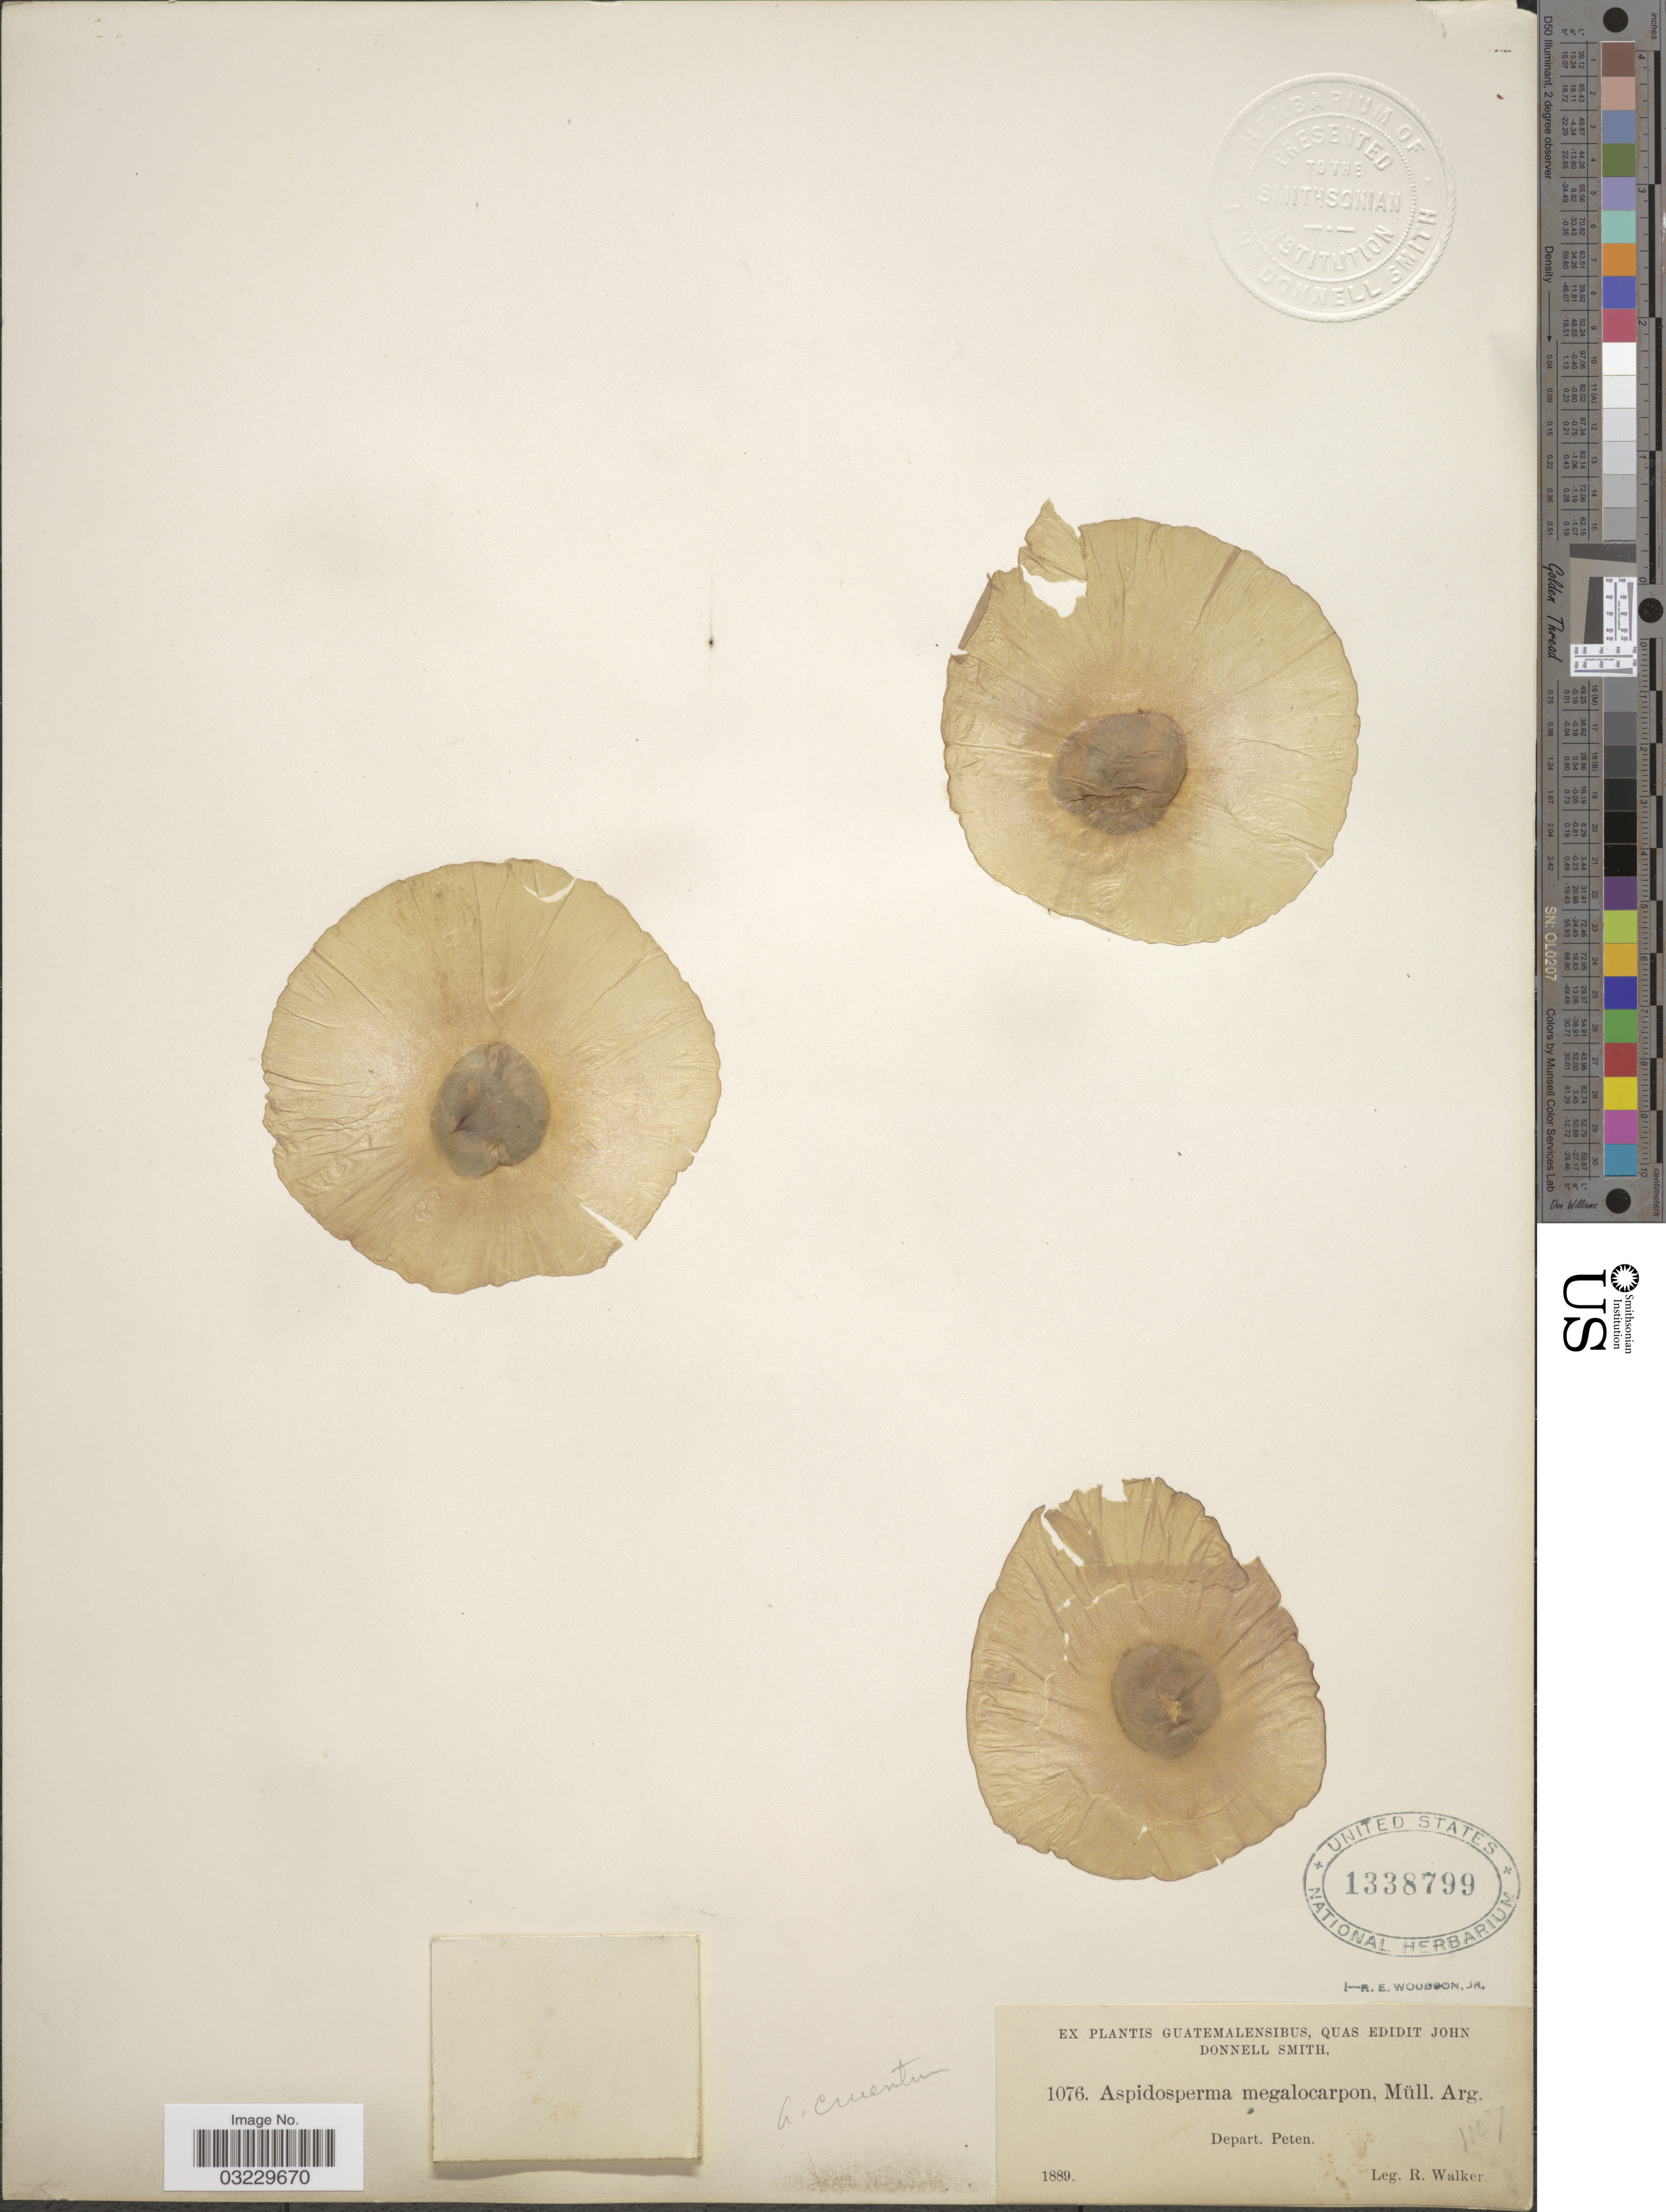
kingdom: Plantae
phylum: Tracheophyta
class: Magnoliopsida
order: Gentianales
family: Apocynaceae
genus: Aspidosperma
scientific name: Aspidosperma megalocarpon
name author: Müll. Arg.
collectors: R. Walker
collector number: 1076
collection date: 1889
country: Guatemala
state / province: El Petén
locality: Depart. Peten.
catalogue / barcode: US 1338799